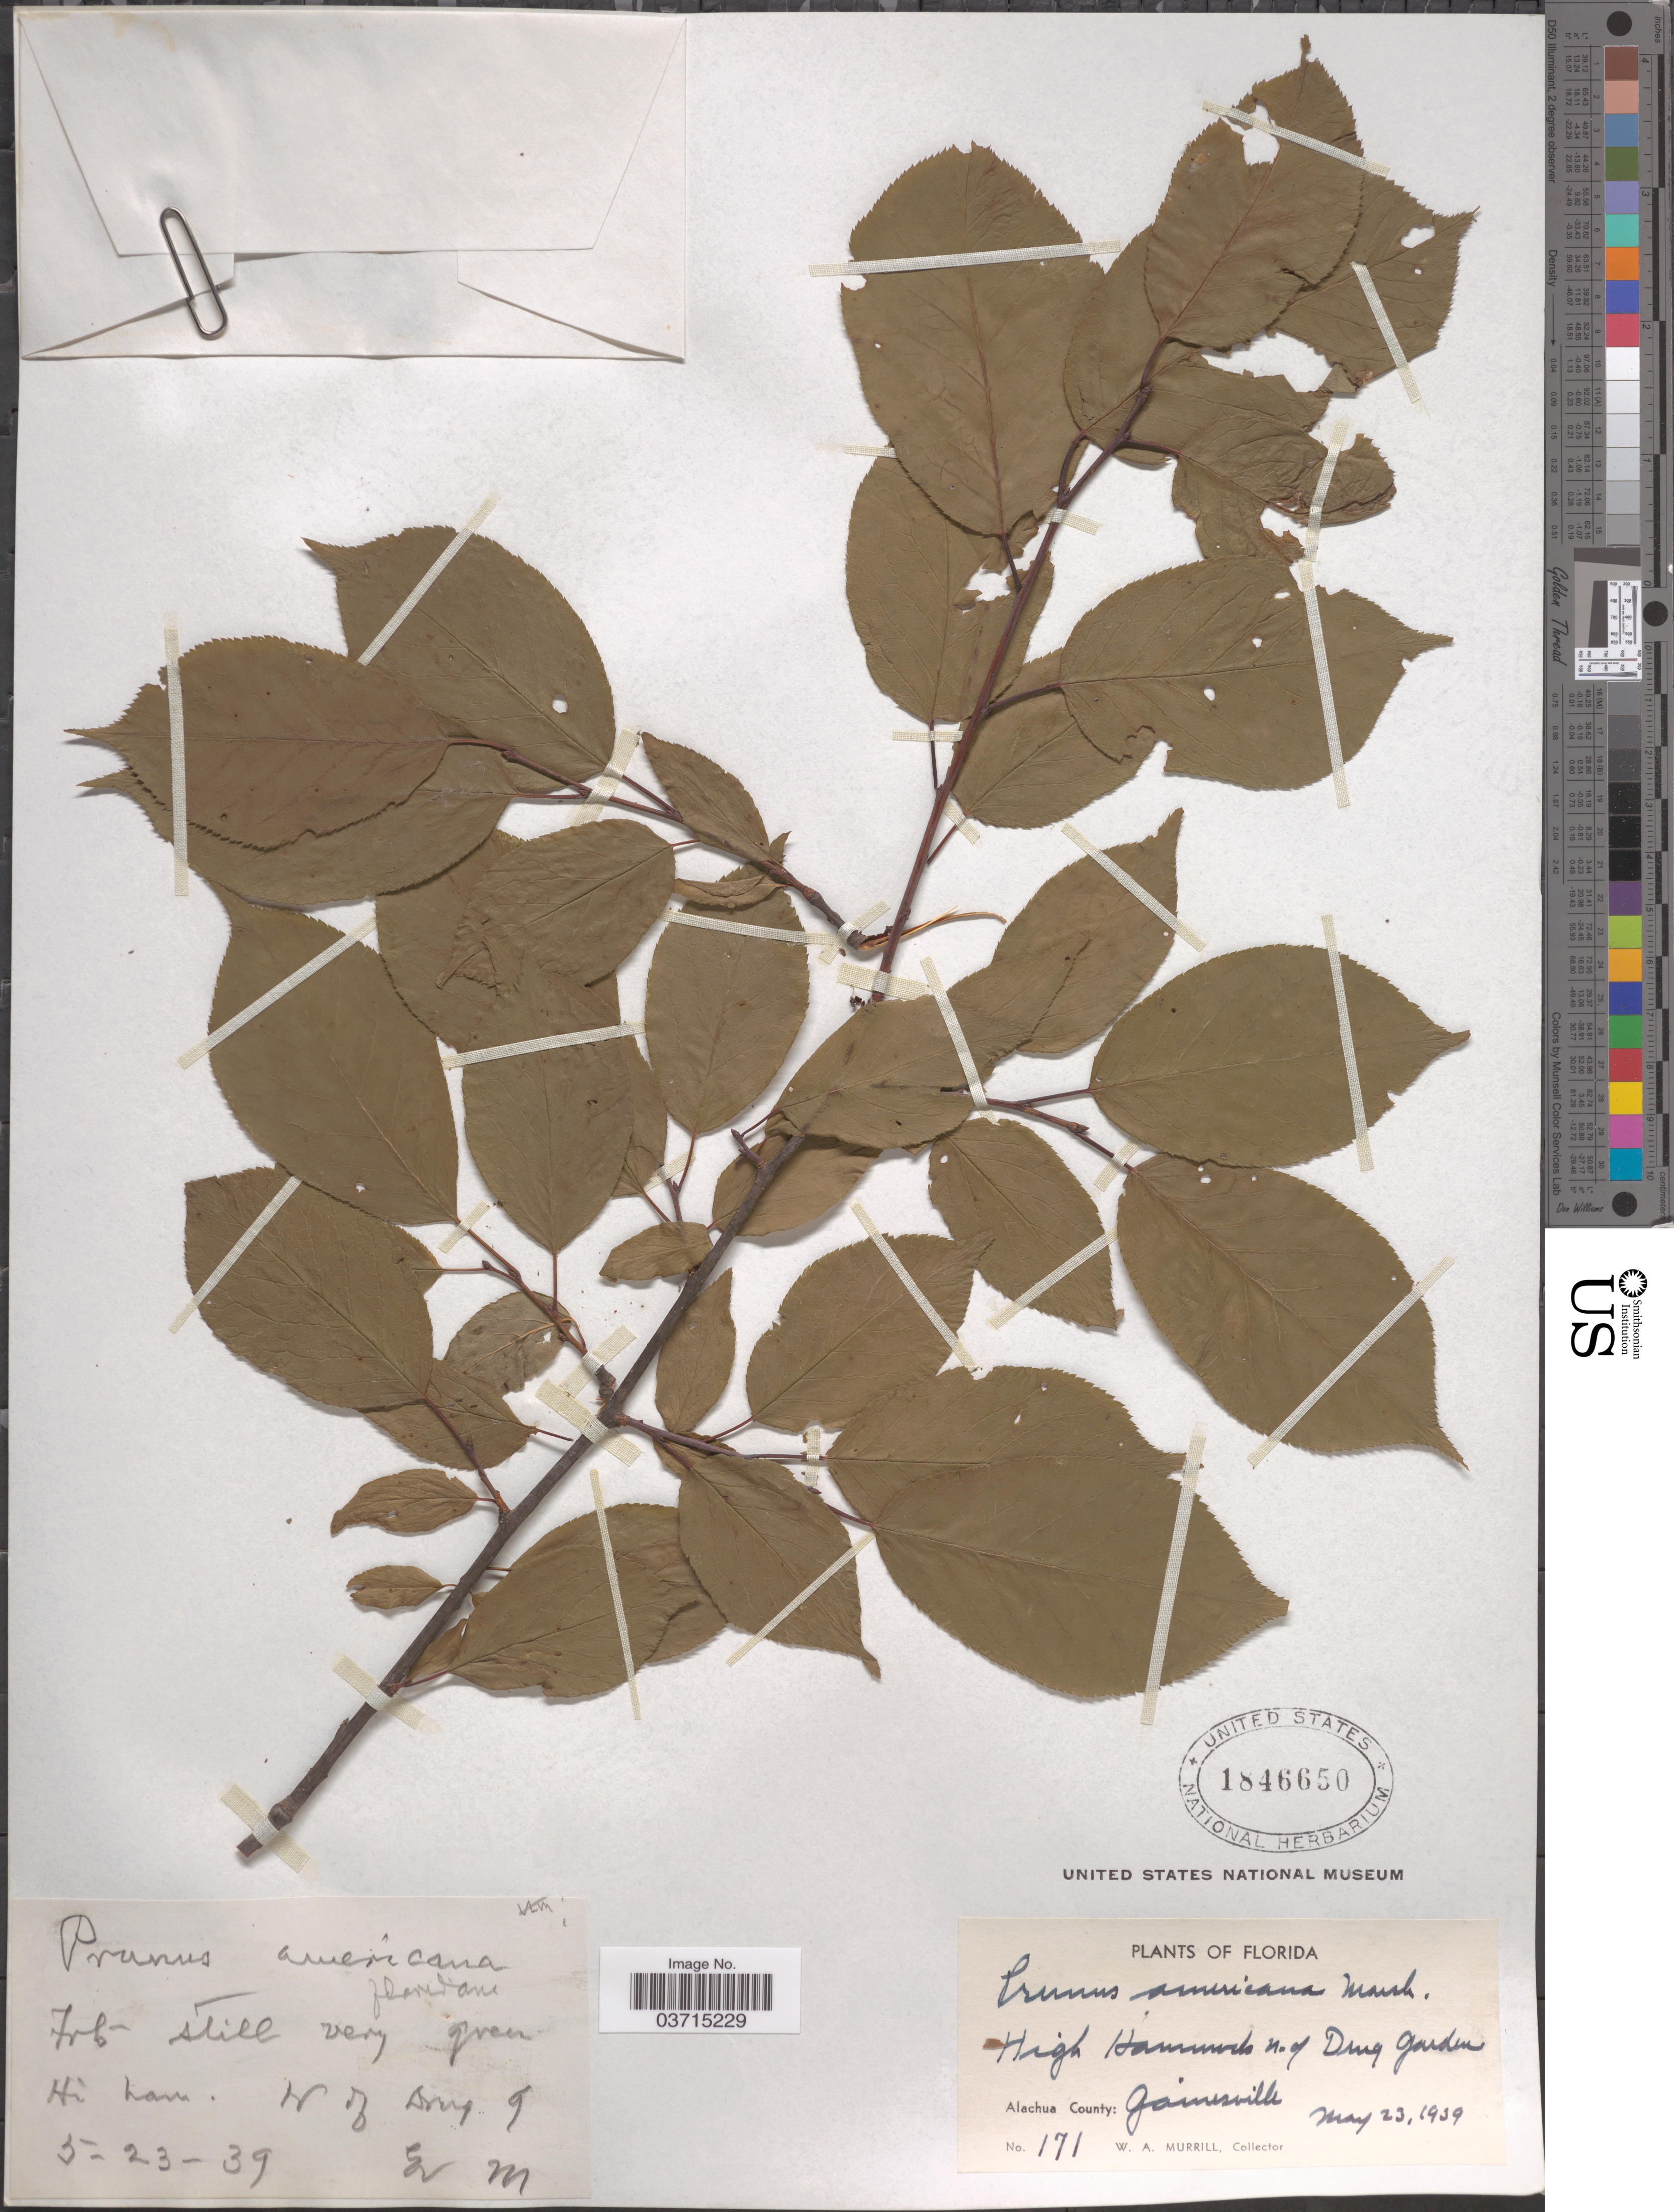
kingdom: Plantae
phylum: Tracheophyta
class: Magnoliopsida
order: Rosales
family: Rosaceae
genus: Prunus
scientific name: Prunus americana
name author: Marshall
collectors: W. A. Murrill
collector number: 171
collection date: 1939-05-23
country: United States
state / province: Florida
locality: High Hammock N. of Drug Garden.Alachua County: Gainesville.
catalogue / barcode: US 1846650